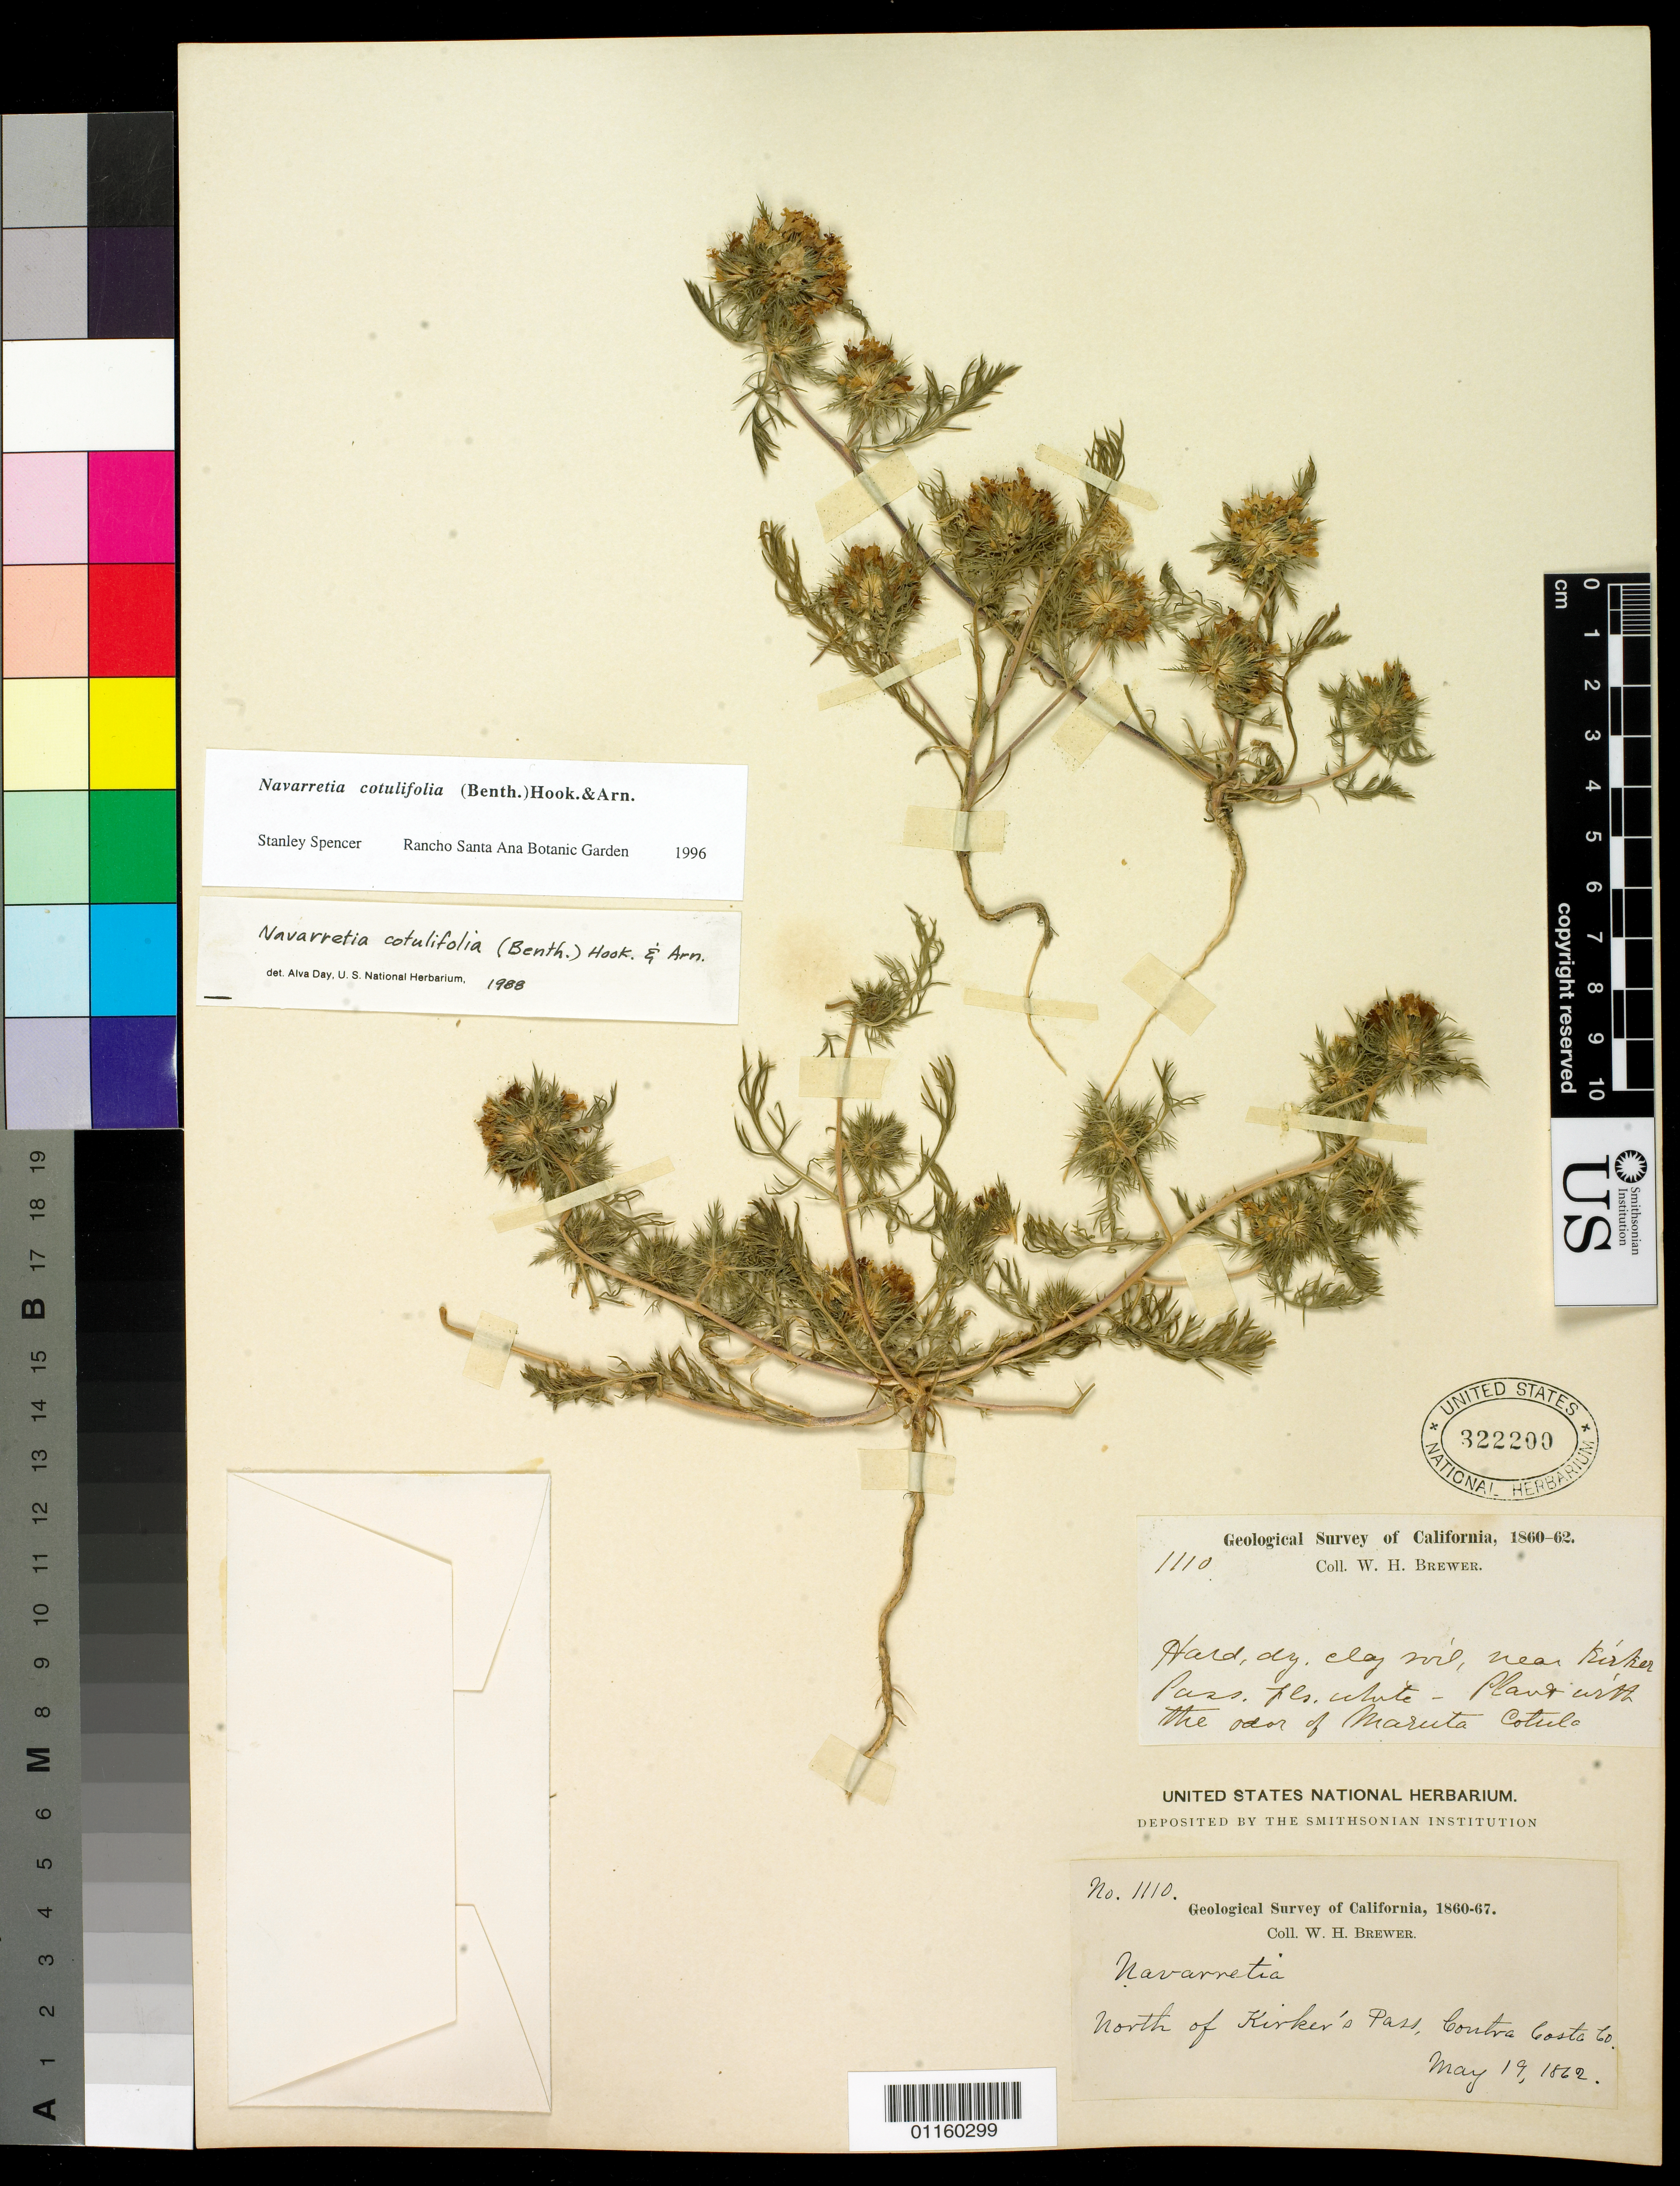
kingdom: Plantae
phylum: Tracheophyta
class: Magnoliopsida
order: Ericales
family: Polemoniaceae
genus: Navarretia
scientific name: Navarretia cotulifolia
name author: (Benth.) Hook. & Arn.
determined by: Spencer, S. C.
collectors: W. H. Brewer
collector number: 1110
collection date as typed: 19 May 1862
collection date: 1862-05-19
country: United States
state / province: California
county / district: Contra Costa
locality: north of Kirker's Pass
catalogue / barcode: US 322200